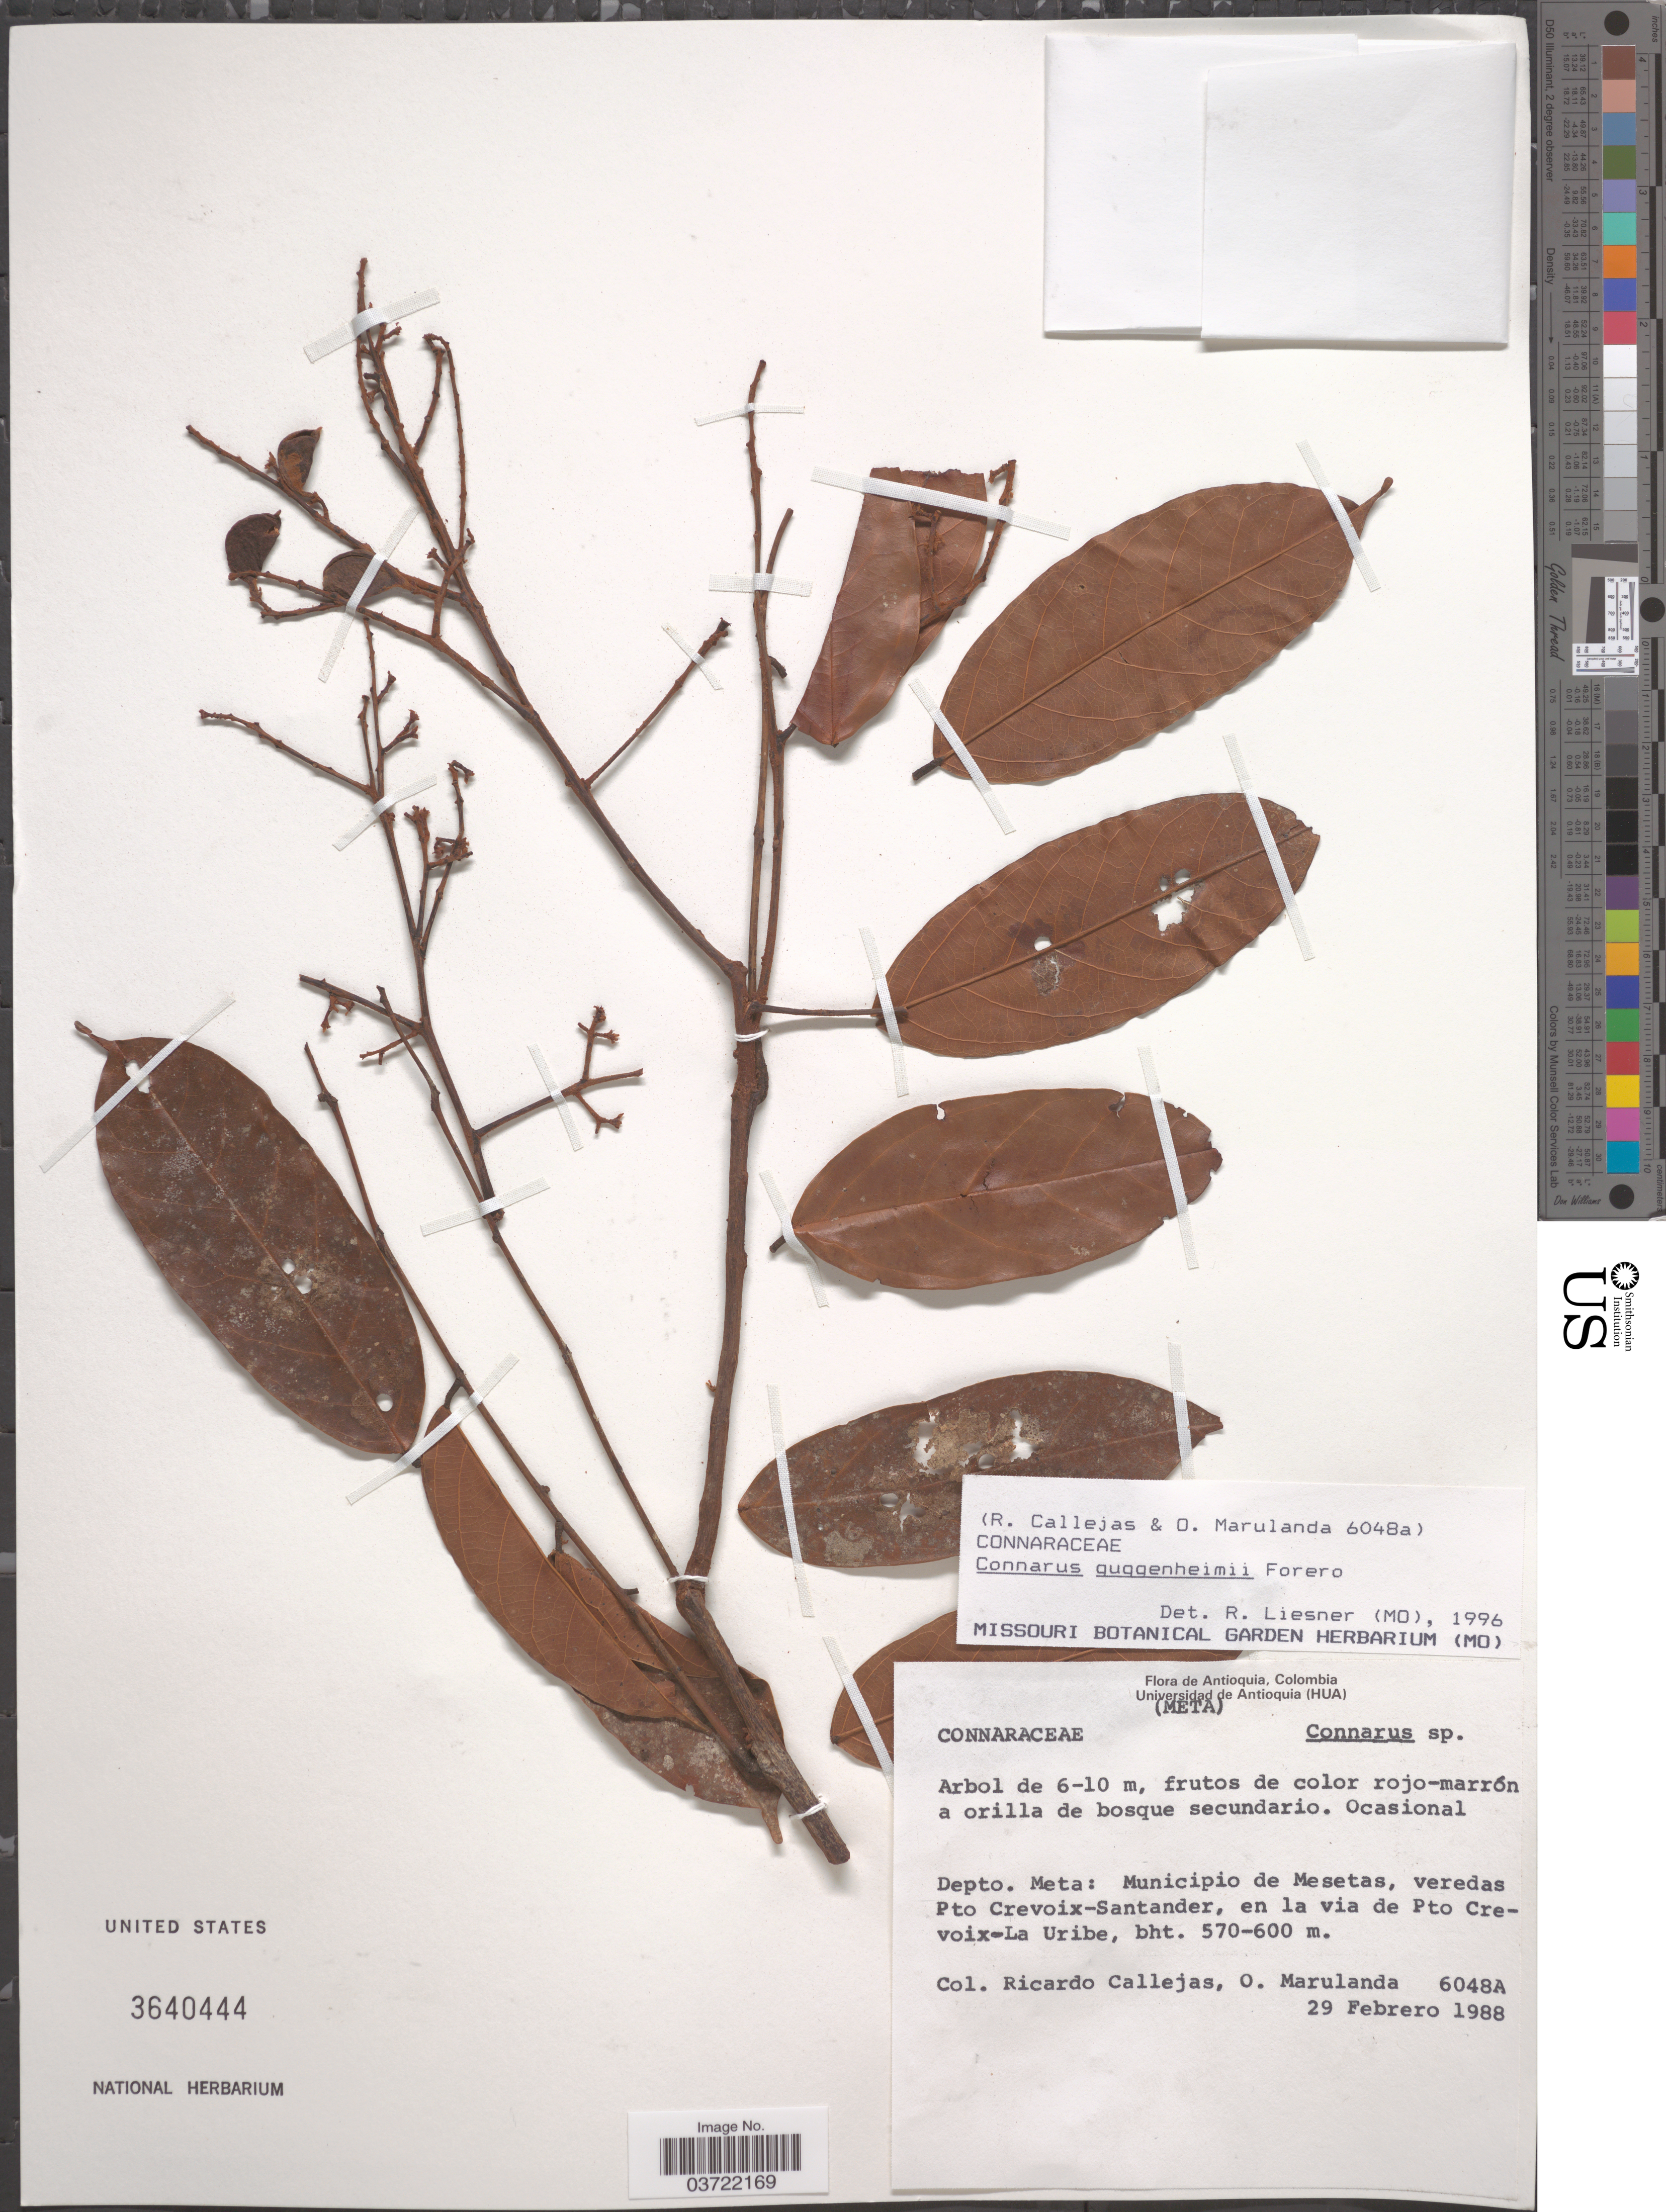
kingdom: Plantae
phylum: Tracheophyta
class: Magnoliopsida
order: Oxalidales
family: Connaraceae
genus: Connarus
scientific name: Connarus guggenheimii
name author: Forero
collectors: R. Callejas & O. Marulanda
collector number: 6048A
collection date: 1988-02-29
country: Colombia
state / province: Meta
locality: Depto. Meta: Municipio de Mesetas, veredas Pto Crevoix-Santander, en la via de Pto Crevoix-La Uribe.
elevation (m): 570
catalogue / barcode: US 3640444